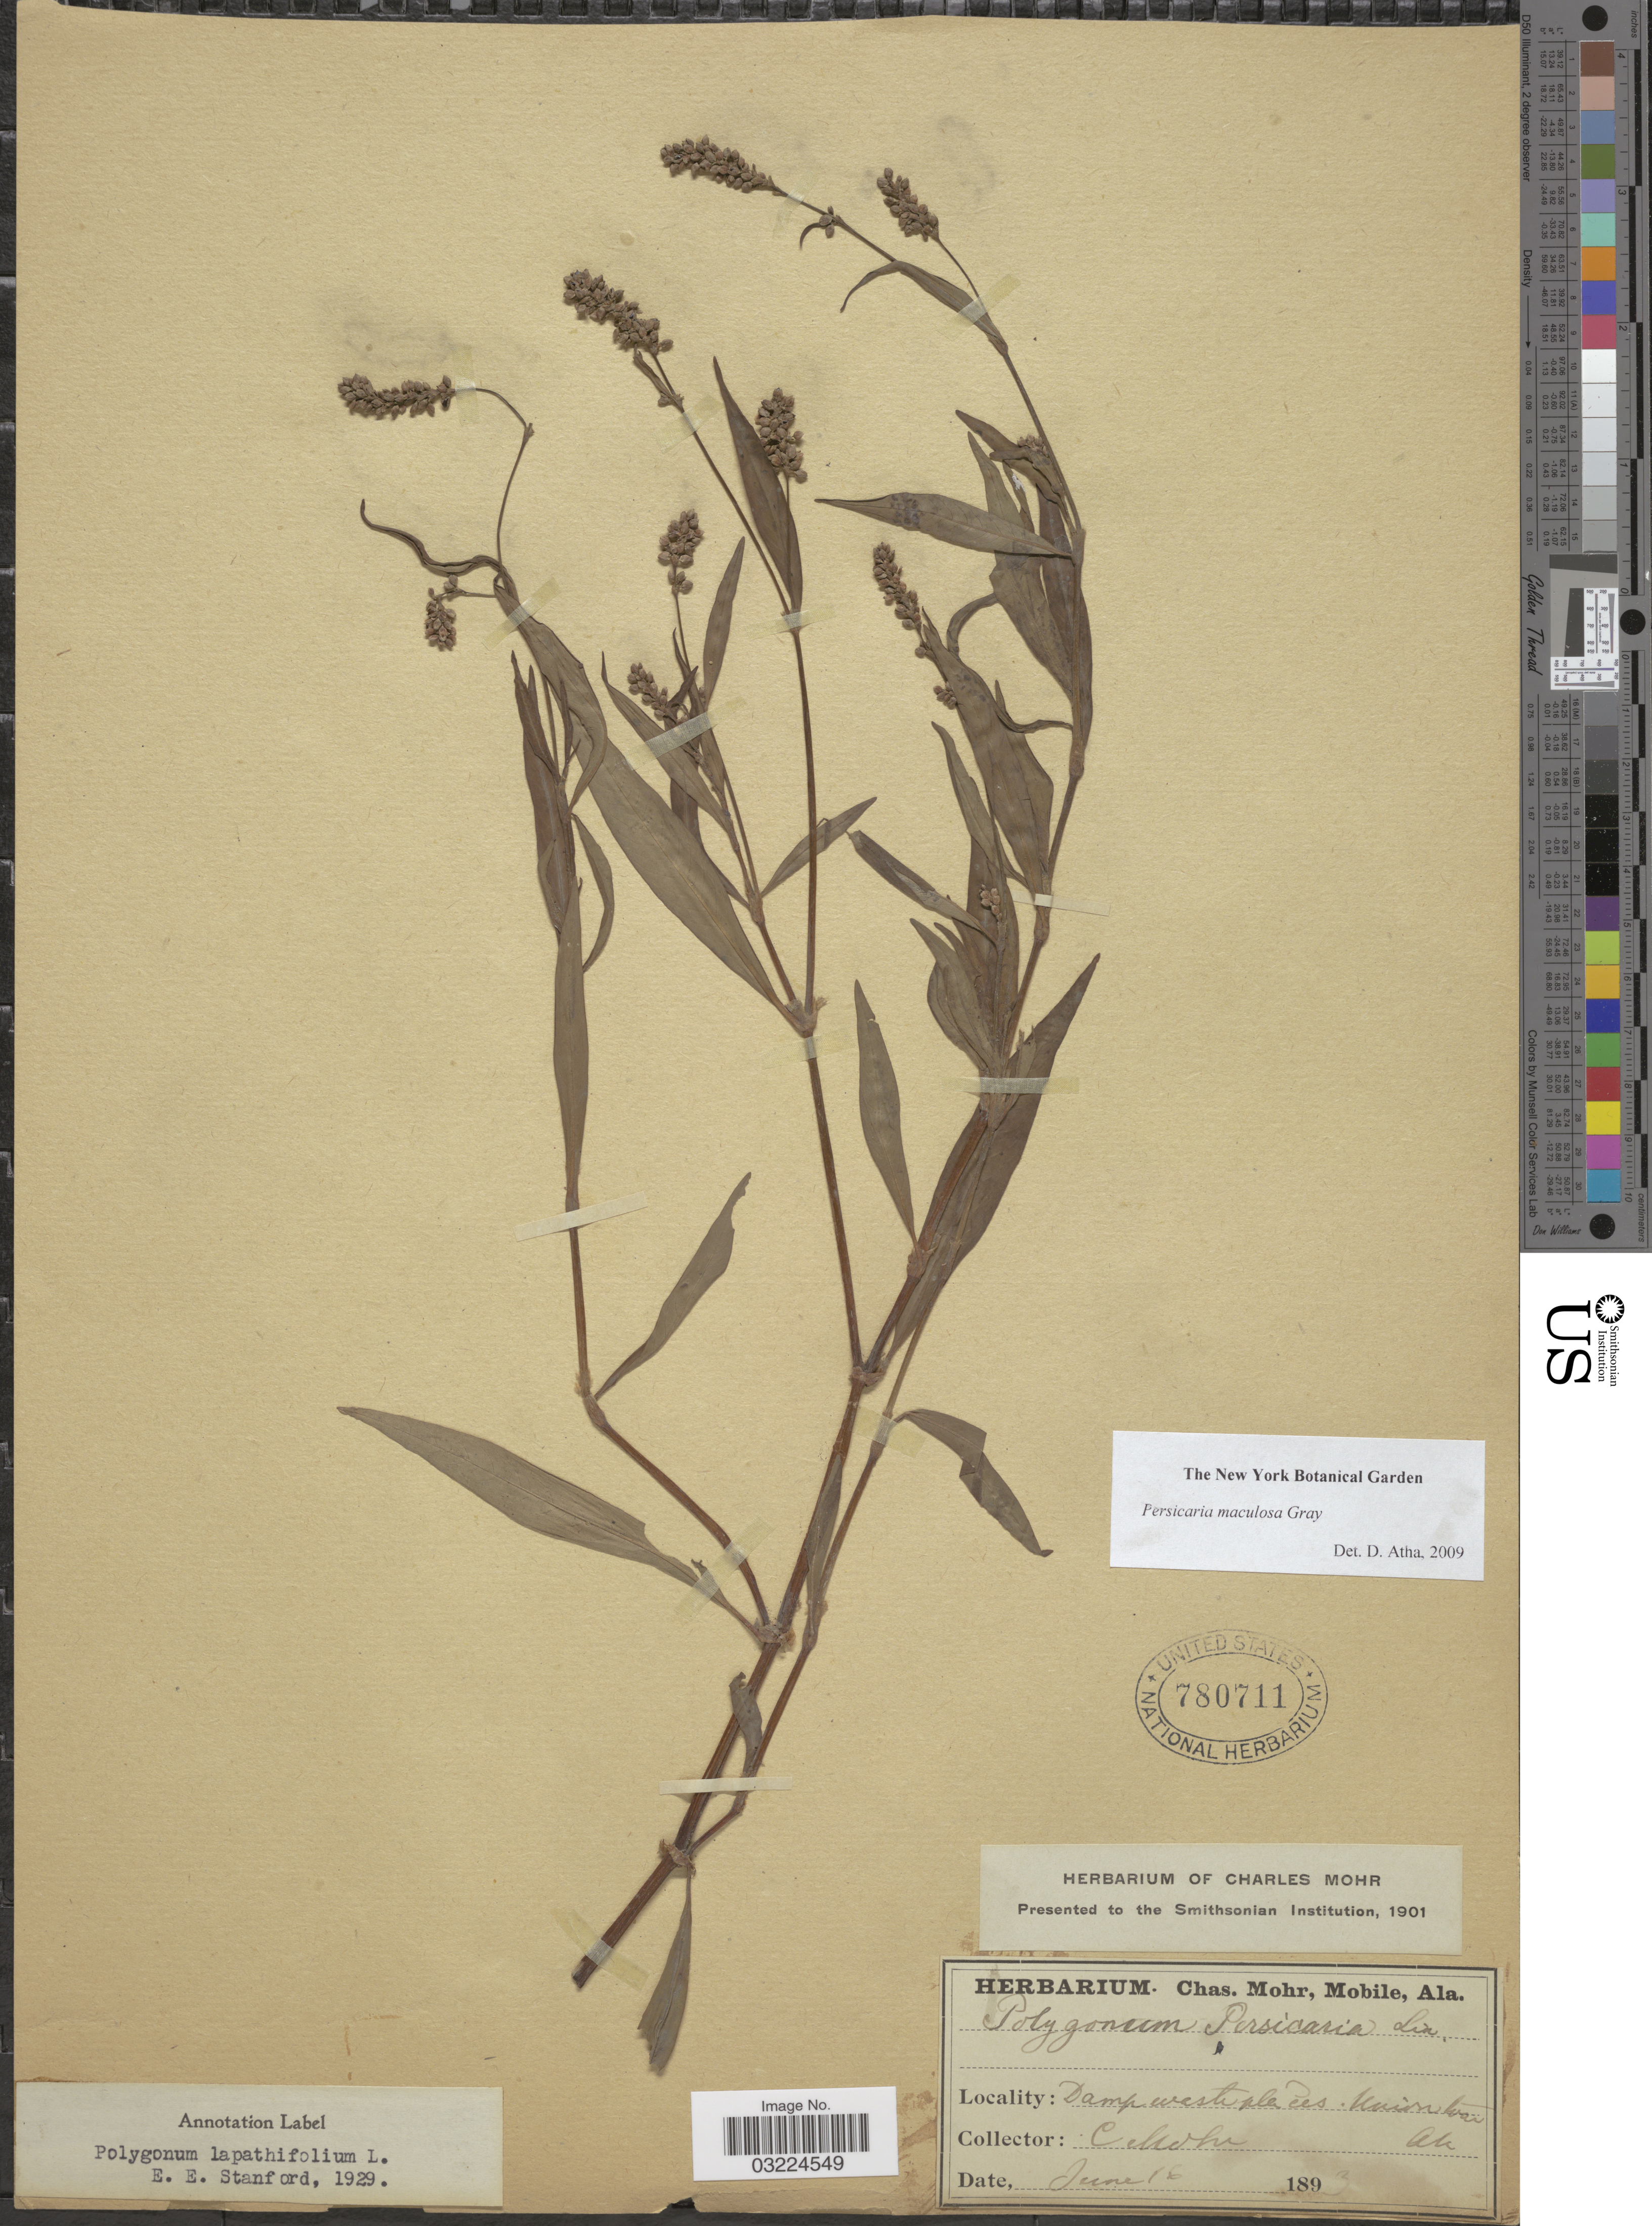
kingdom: Plantae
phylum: Tracheophyta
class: Magnoliopsida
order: Caryophyllales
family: Polygonaceae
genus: Persicaria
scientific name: Persicaria maculosa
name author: S.F. Gray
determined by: Atha, D. E.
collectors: Mohr, C. T. (herbarium)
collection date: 1893-06-16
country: United States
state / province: Alabama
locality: Damp waste places. Union town.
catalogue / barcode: US 780711